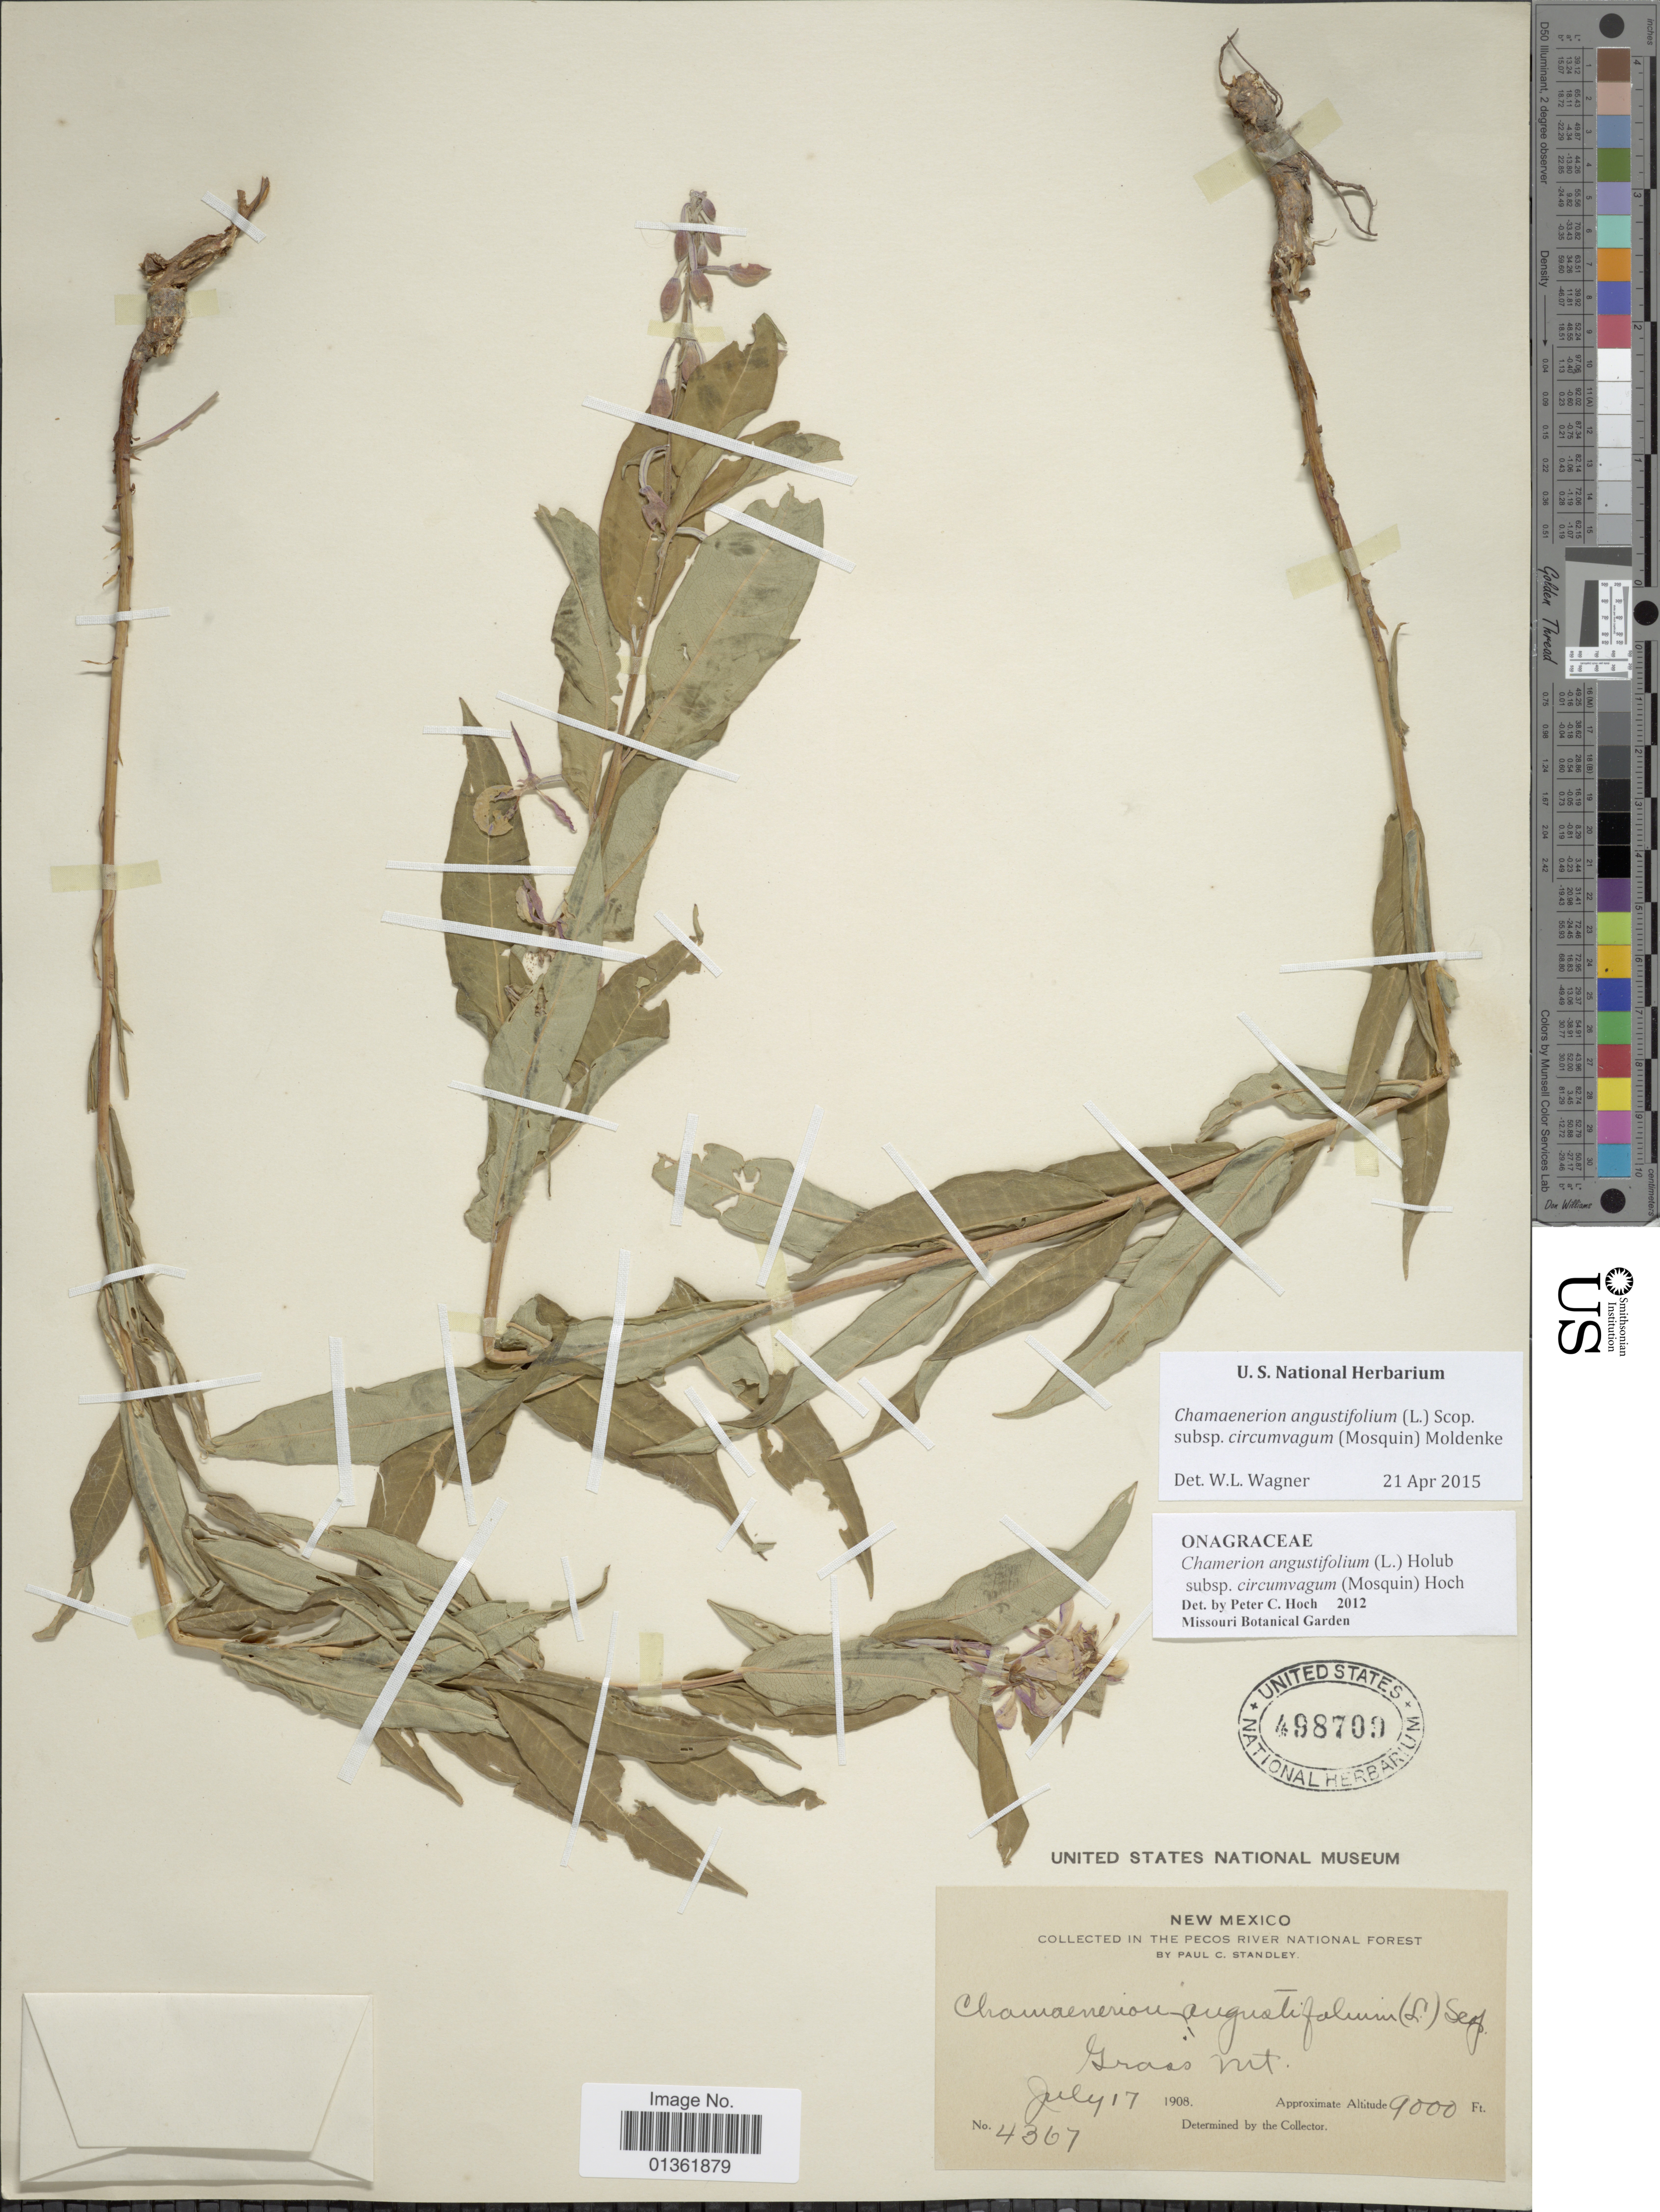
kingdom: Plantae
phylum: Tracheophyta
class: Magnoliopsida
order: Myrtales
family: Onagraceae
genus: Chamaenerion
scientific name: Chamaenerion angustifolium subsp. circumvagum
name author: (Mosquin) Moldenke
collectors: P. C. Standley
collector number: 4367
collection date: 1908-07-17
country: United States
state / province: New Mexico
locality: In the Pecos River National Forest. Grass Mt.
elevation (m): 2743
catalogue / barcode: US 498709